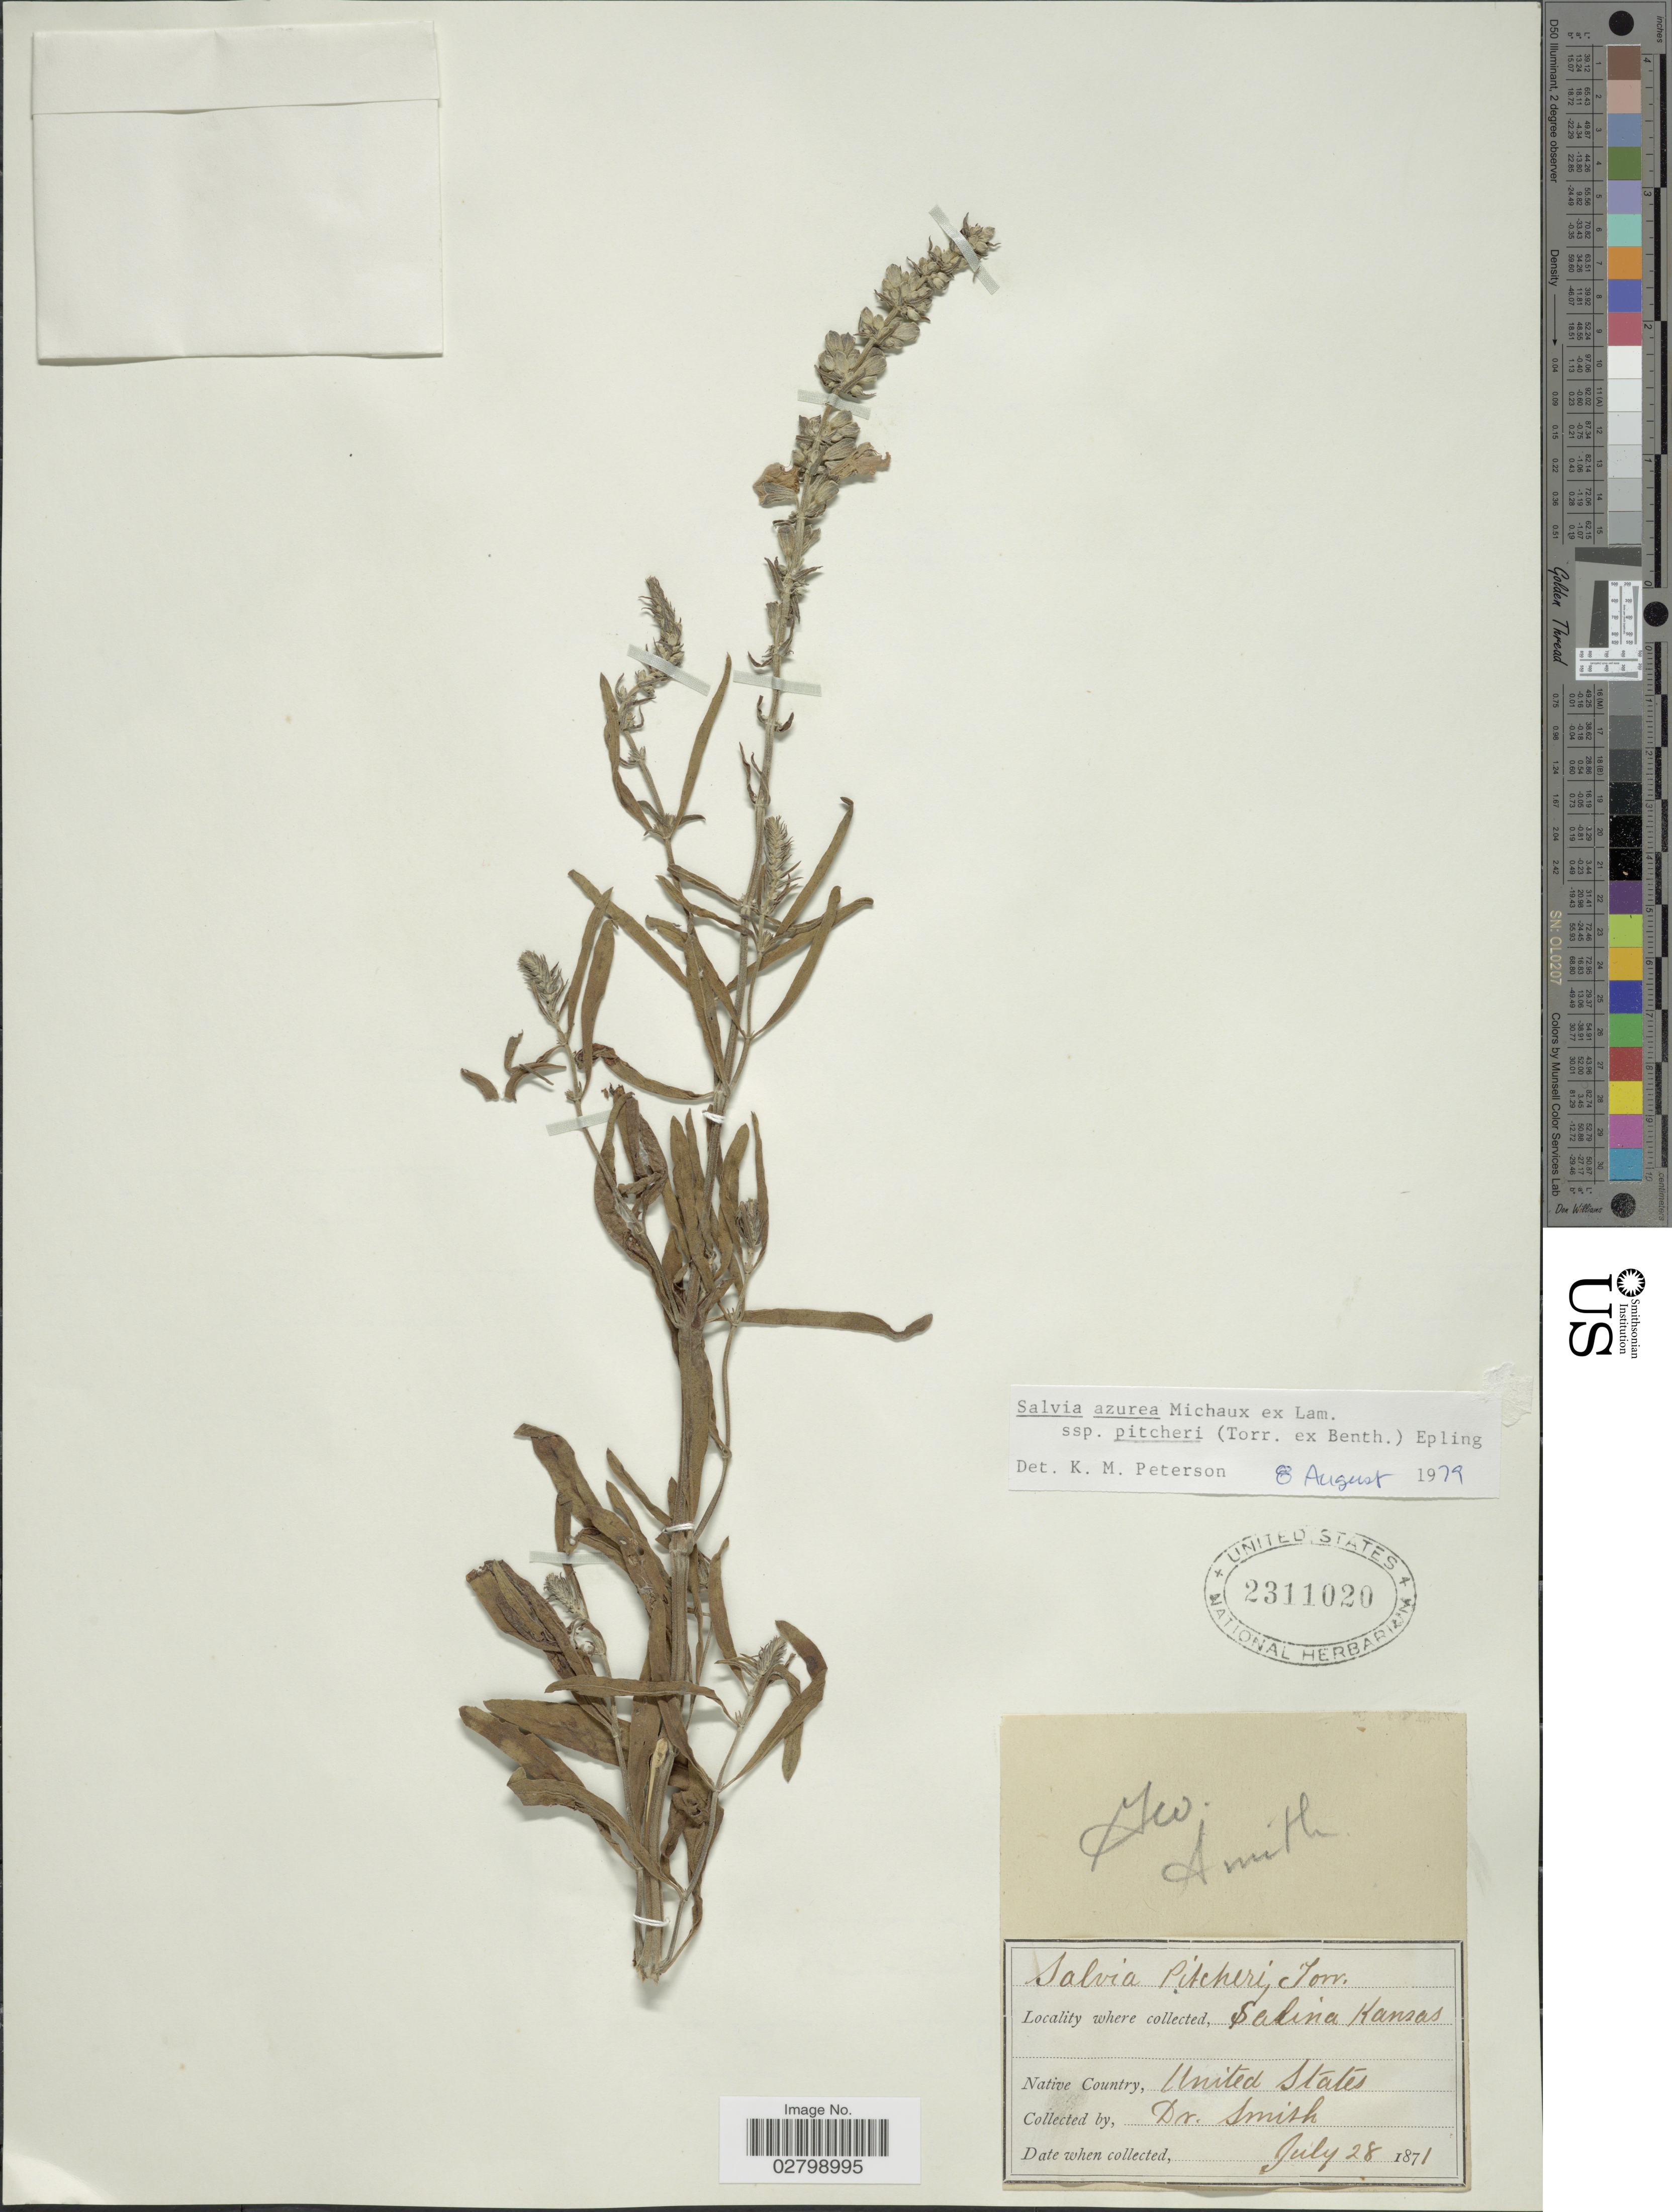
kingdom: Plantae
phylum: Tracheophyta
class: Magnoliopsida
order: Lamiales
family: Lamiaceae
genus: Salvia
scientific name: Salvia azurea subsp. pitcheri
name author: Michx. ex Lam.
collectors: -- Smith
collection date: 1871-07-28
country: United States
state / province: Kansas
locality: Salina.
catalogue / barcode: US 2311020